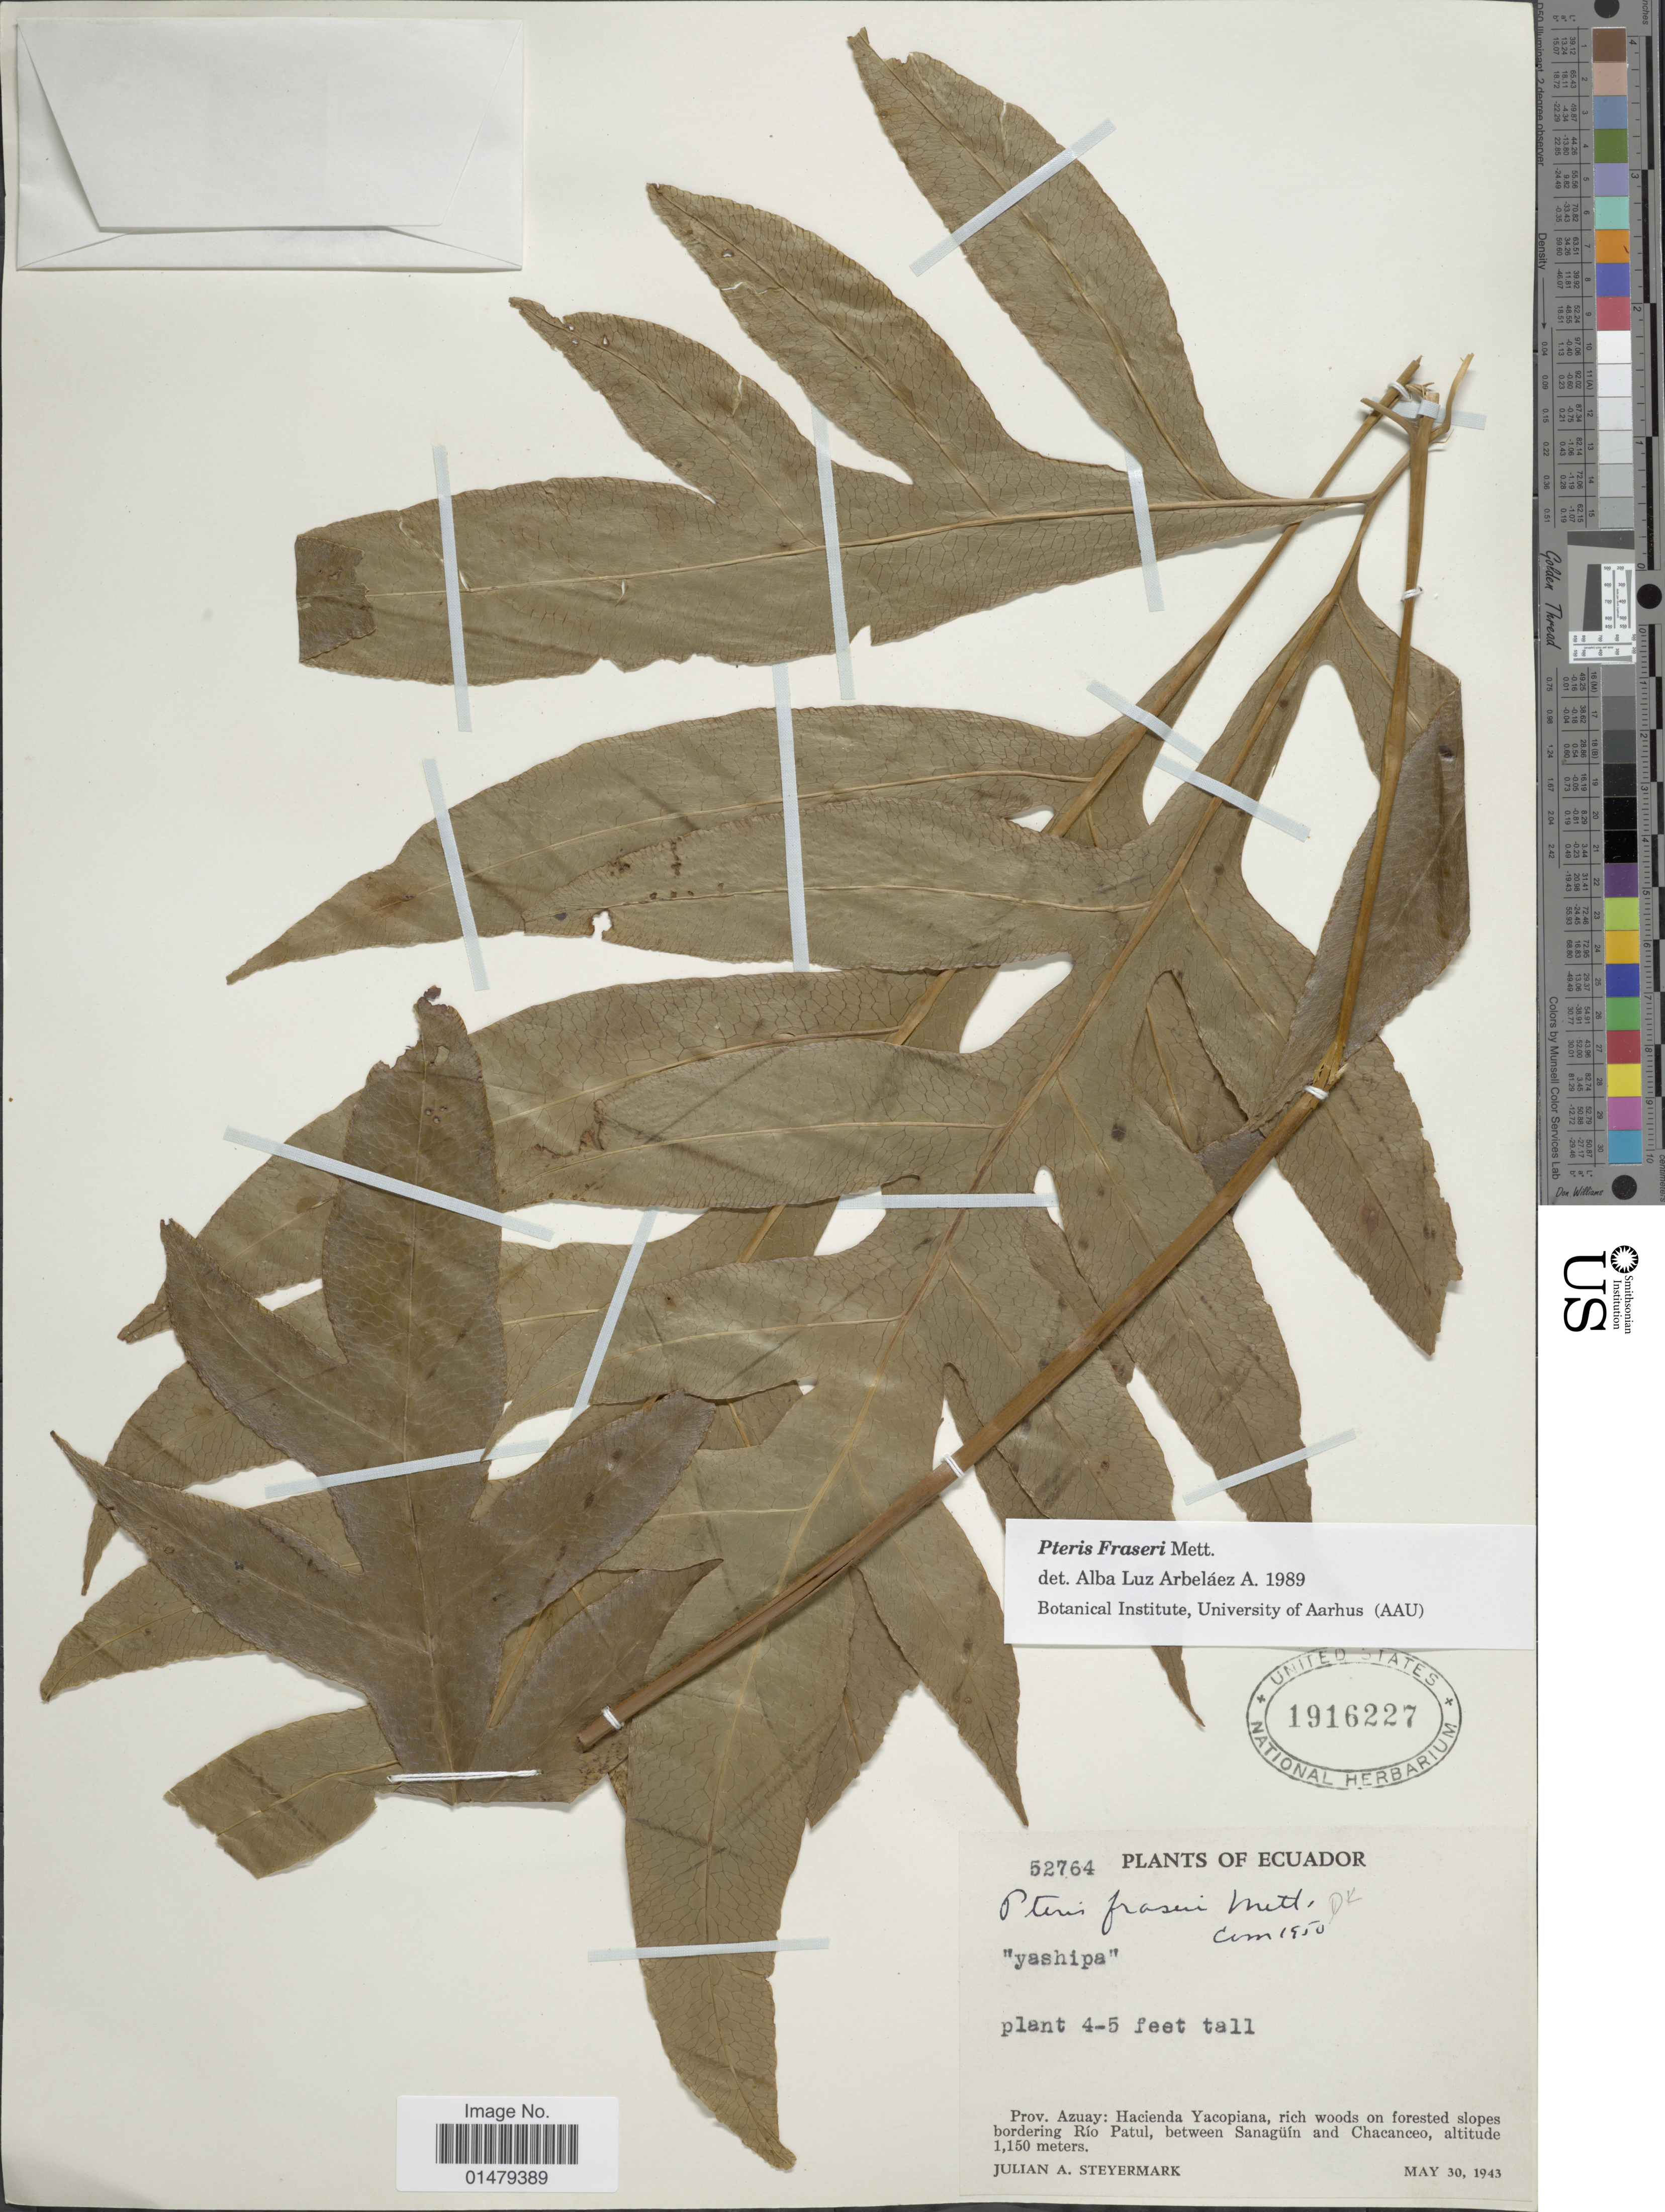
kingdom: Plantae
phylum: Tracheophyta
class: Polypodiopsida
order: Polypodiales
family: Pteridaceae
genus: Pteris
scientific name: Pteris fraseri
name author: Mett. ex Kuhn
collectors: J. Steyermark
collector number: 52764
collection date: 1943-05-30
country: Ecuador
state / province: Azuay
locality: Prov. Azuay: Hacienda Yacopiana, rich woods on forested slopes bordering Rio Patul, between Sanaguin and Chacanceo.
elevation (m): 1150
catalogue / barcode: US 1916227